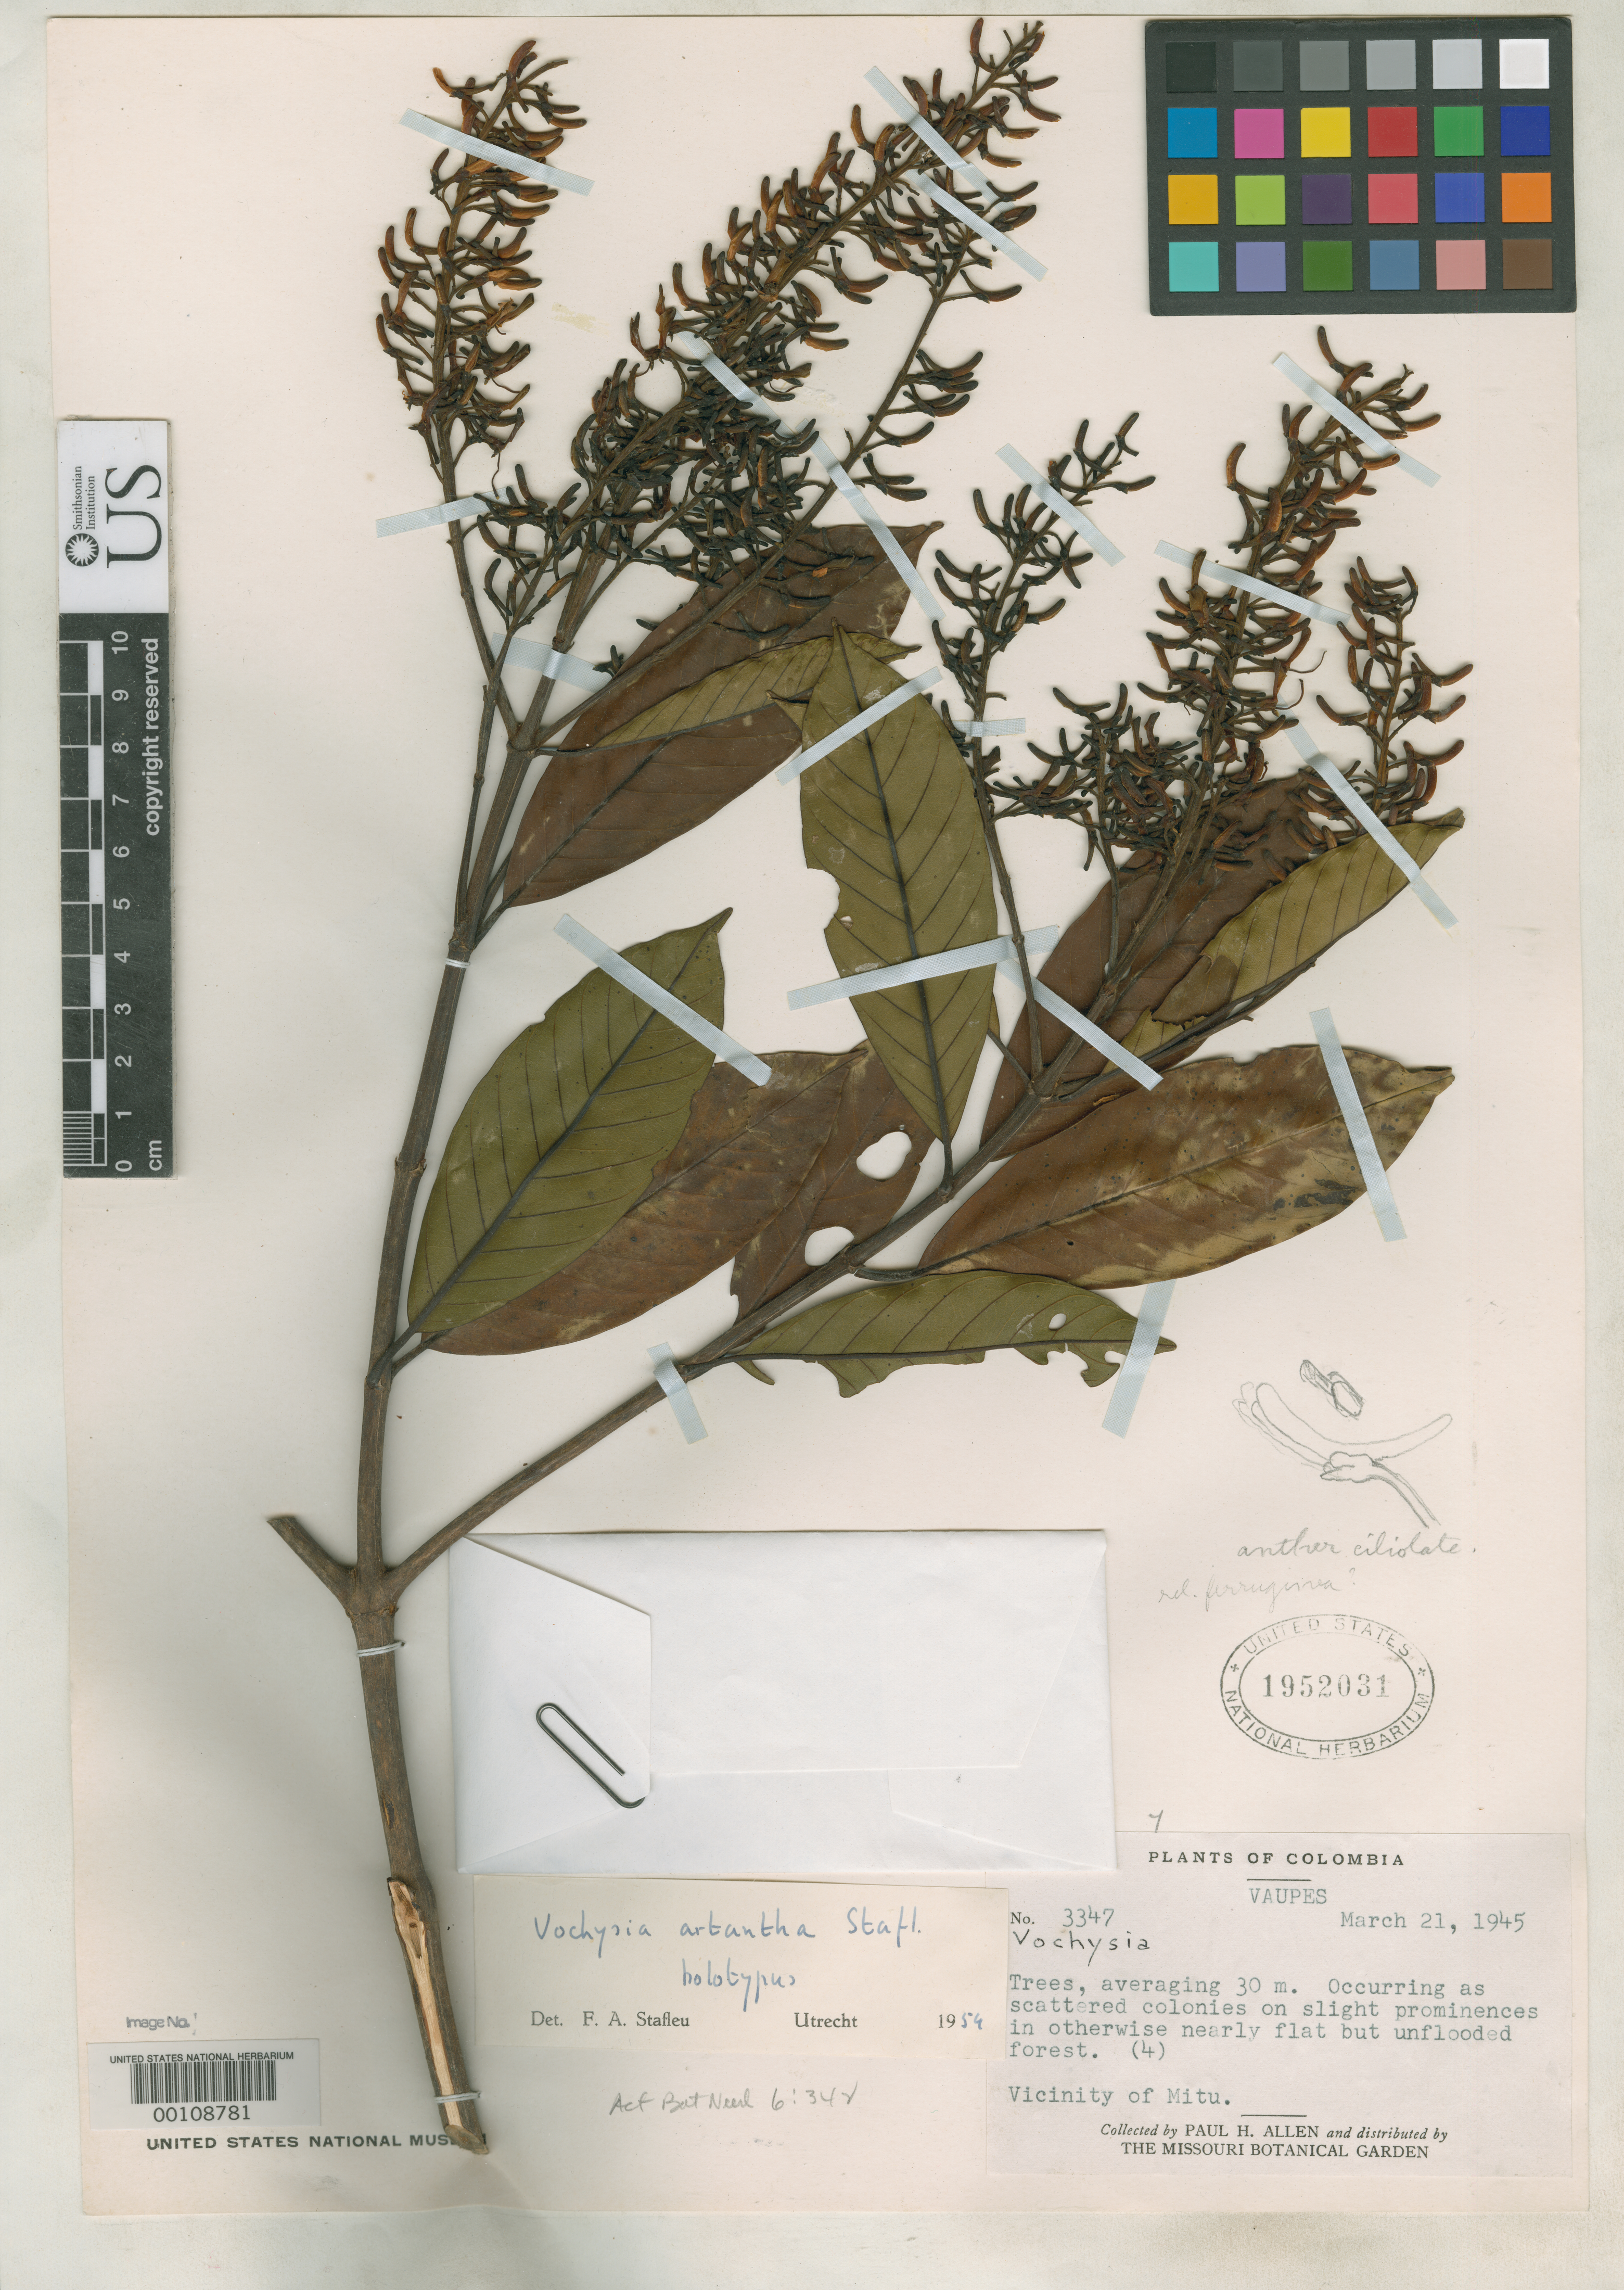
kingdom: Plantae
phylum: Tracheophyta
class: Magnoliopsida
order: Myrtales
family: Vochysiaceae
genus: Vochysia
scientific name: Vochysia artantha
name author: Stafleu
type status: Holotype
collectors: P. H. Allen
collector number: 3347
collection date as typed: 21 Mar 1945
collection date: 1945-03-21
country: Colombia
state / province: Vaupés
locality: Near Mitu.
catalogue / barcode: US 1952031